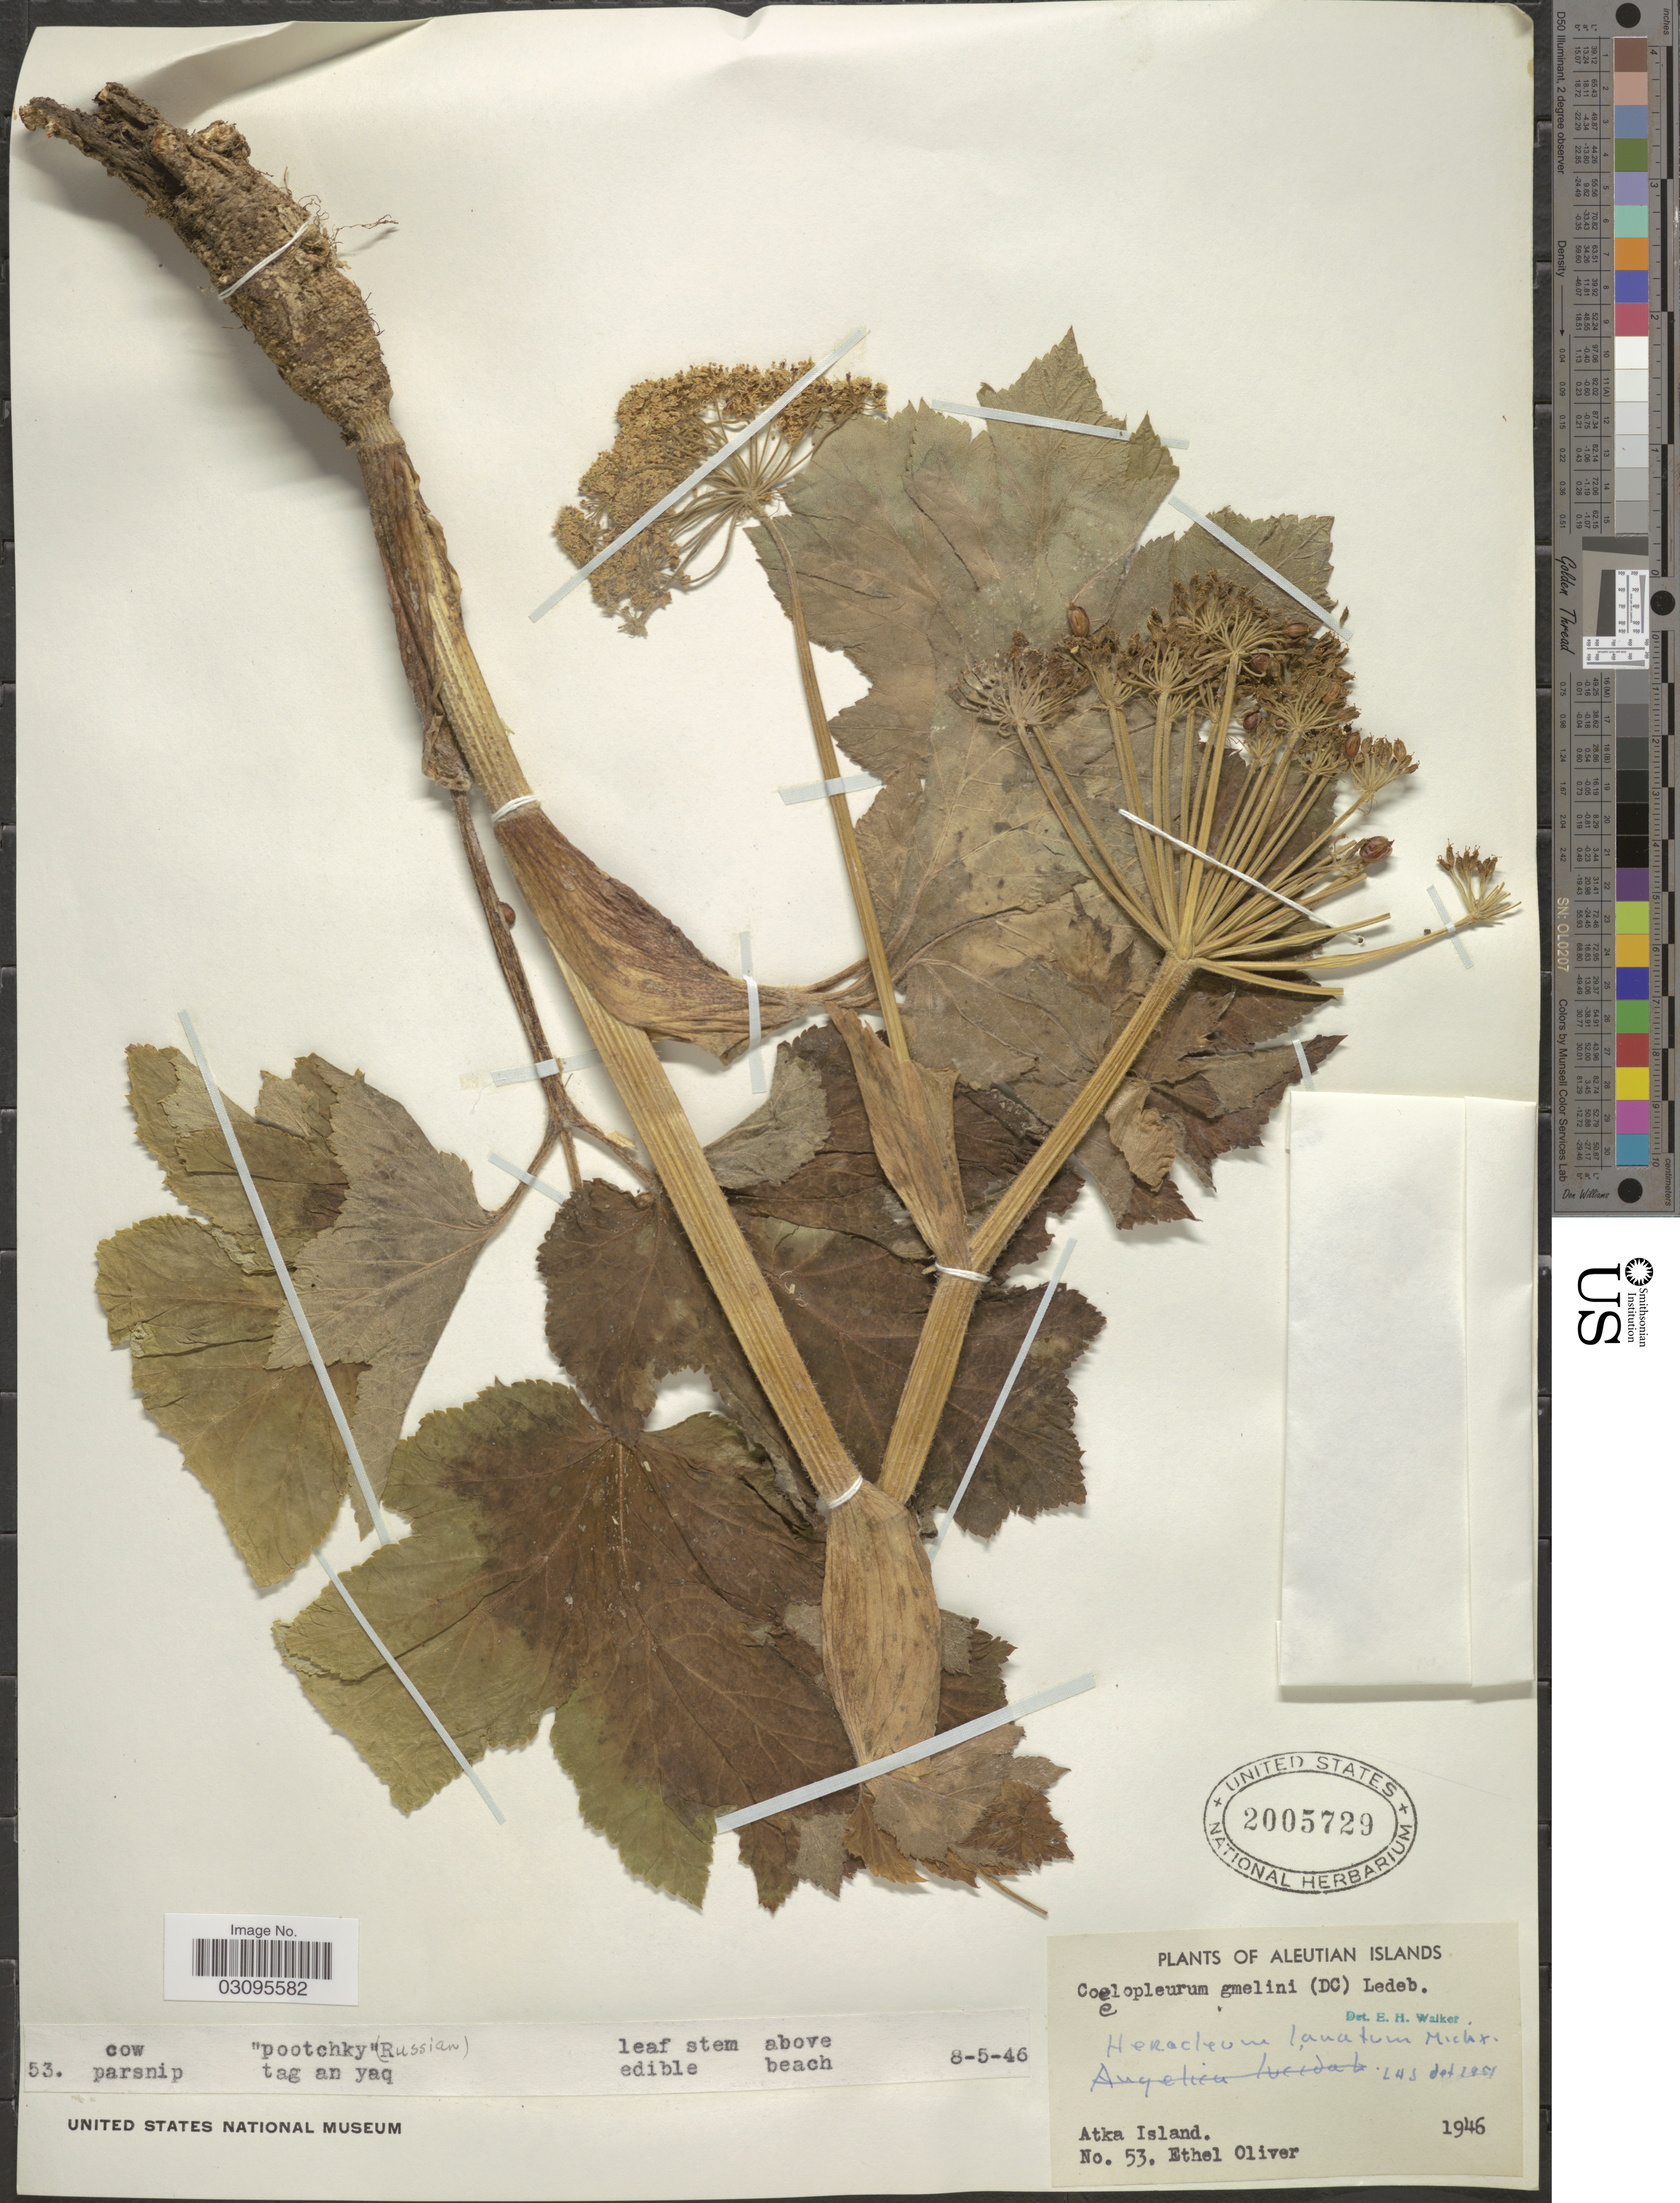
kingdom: Plantae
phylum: Tracheophyta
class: Magnoliopsida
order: Apiales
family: Apiaceae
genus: Heracleum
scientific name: Heracleum lanatum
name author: Michx.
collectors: E. Oliver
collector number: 53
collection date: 1946-08-05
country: United States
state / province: Alaska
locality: Aleutian Islands, Atka Island.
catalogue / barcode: US 2005729